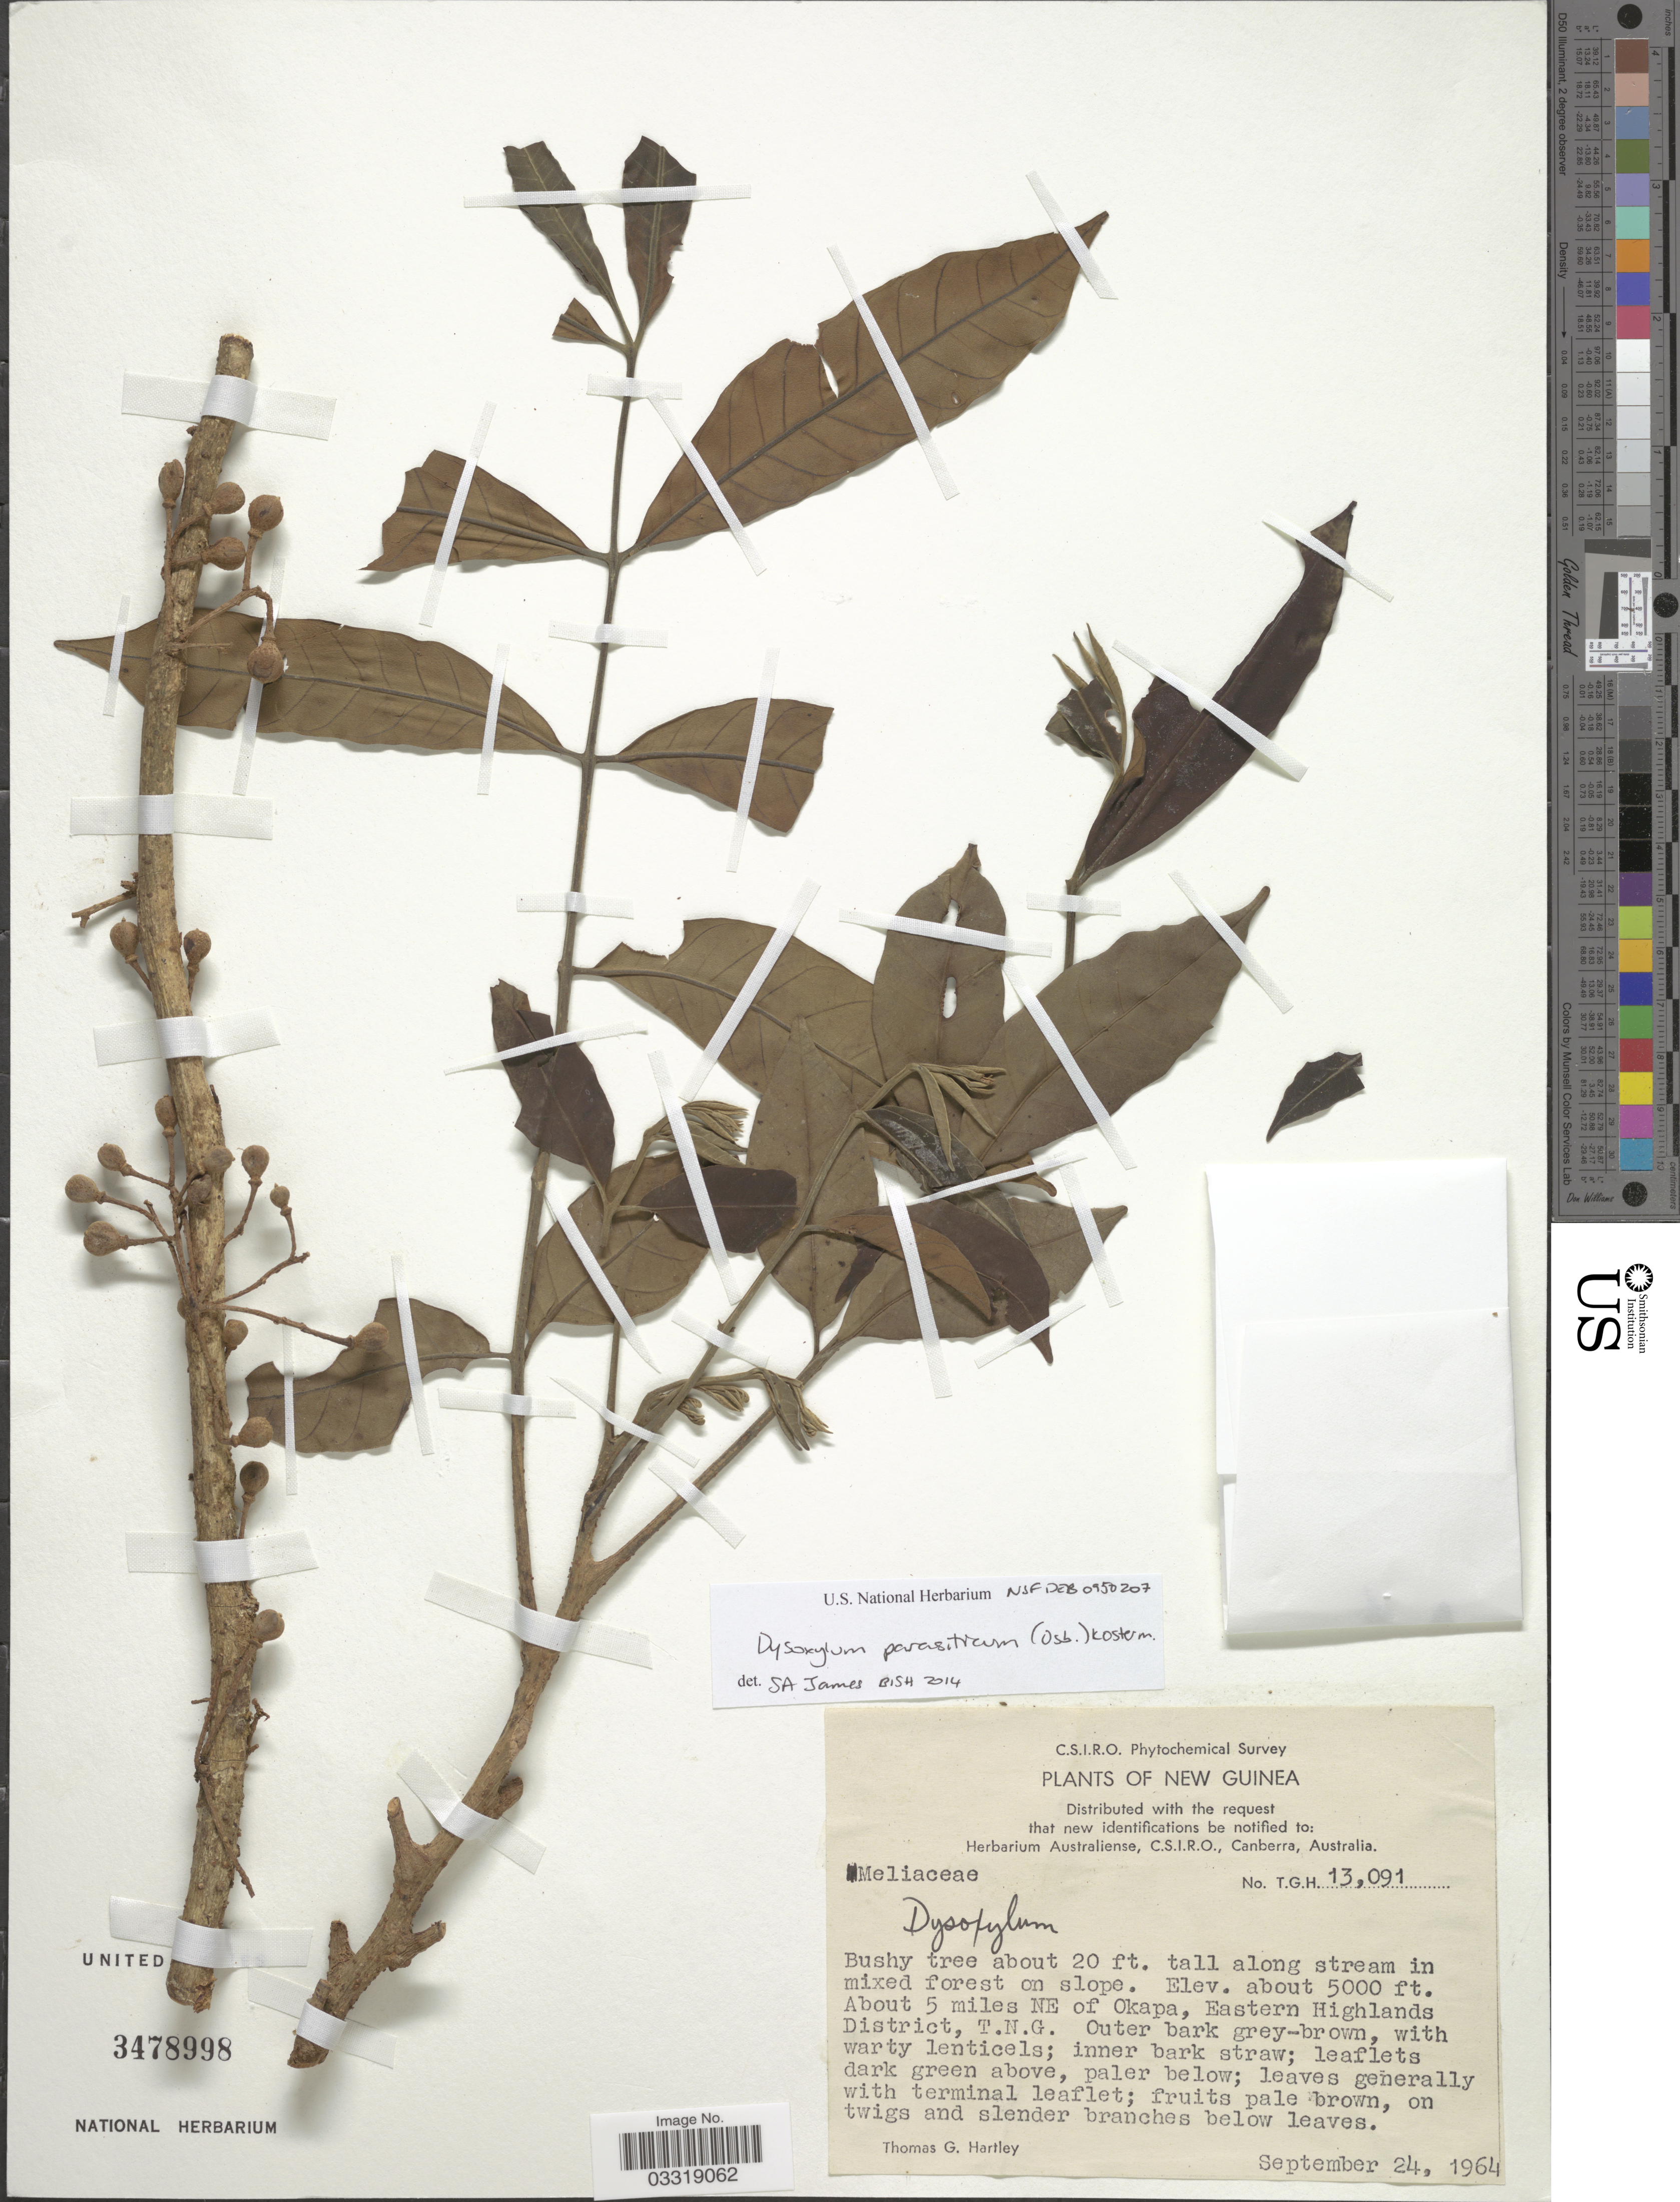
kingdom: Plantae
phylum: Tracheophyta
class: Magnoliopsida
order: Sapindales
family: Meliaceae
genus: Epicharis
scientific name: Epicharis parasitica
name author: (Osbeck) Mabb.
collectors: T. G. Hartley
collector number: TGH 13091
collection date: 1964-09-24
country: Papua New Guinea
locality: New Guinea. About 5 miles NE of Okapa, Eastern Highlands District, T.N.G.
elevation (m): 1524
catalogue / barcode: US 3478998